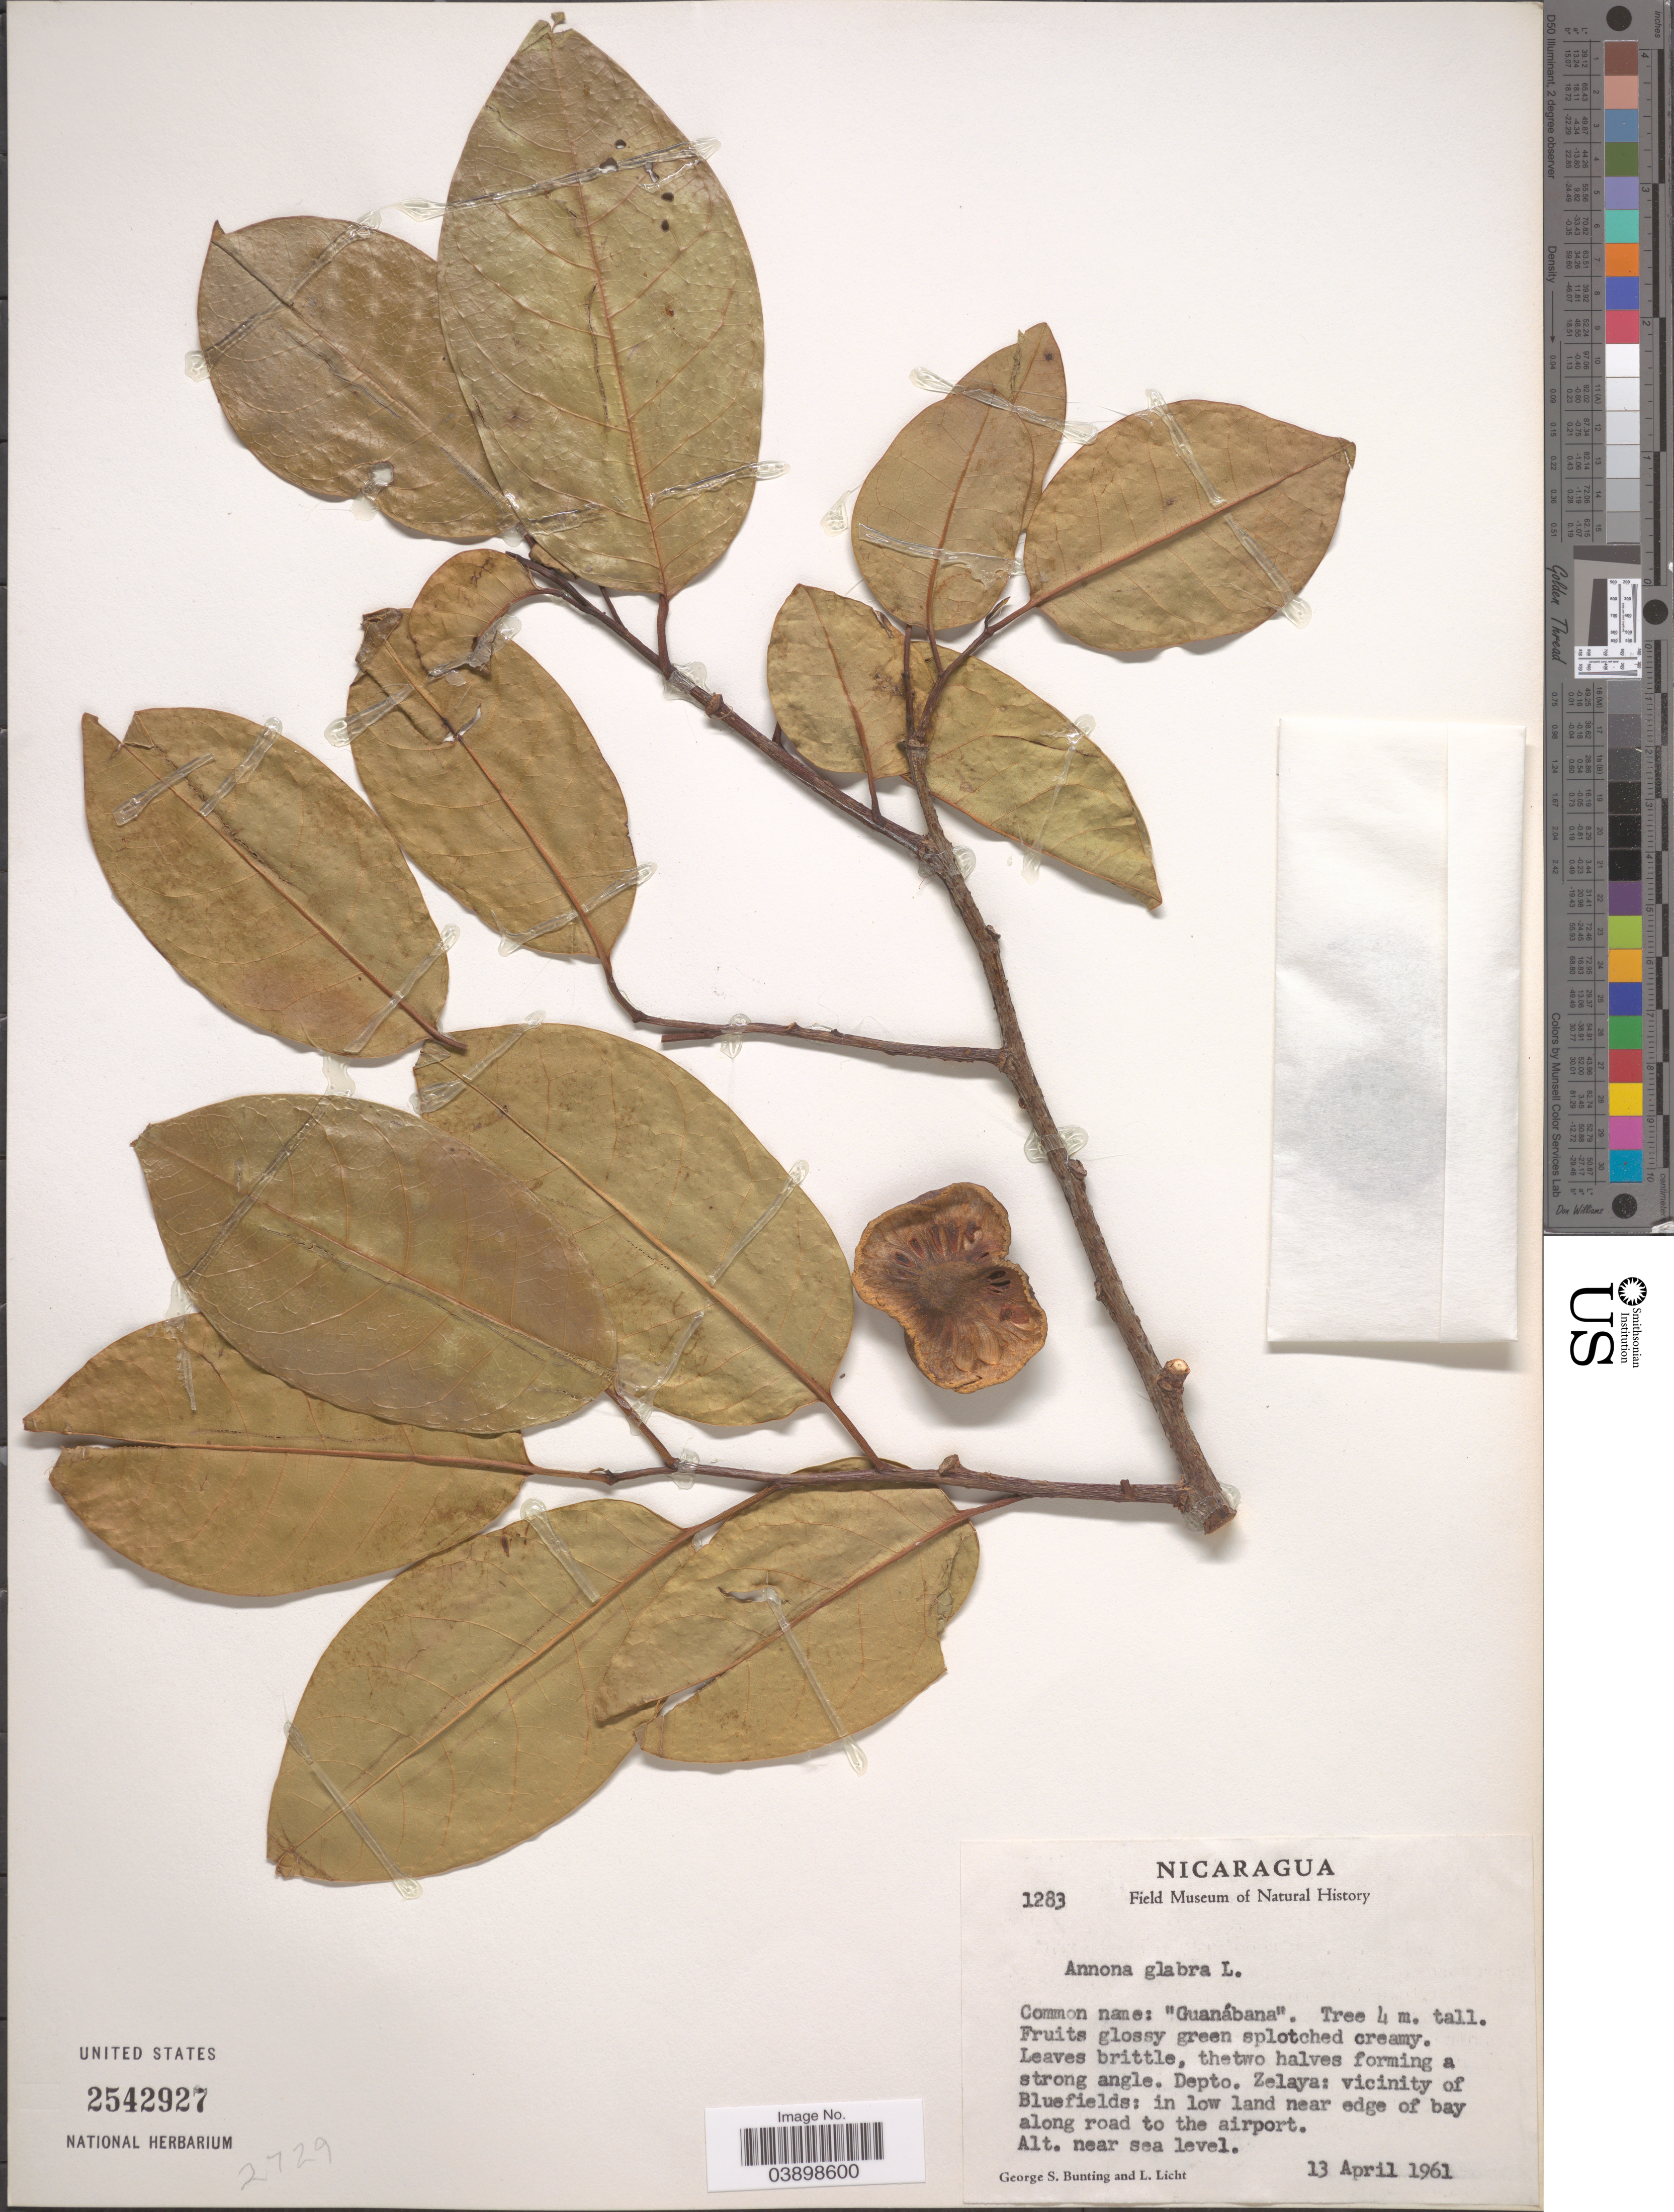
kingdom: Plantae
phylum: Tracheophyta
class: Magnoliopsida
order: Magnoliales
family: Annonaceae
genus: Annona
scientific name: Annona glabra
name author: L.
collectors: G. S. Bunting & L. Licht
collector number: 1283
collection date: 1961-04-13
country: Nicaragua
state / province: Atlántico Sur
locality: Depto. Zelaya: vicinity of Bluefields; in low land near edge of bay along road to the airport.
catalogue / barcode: US 2542927